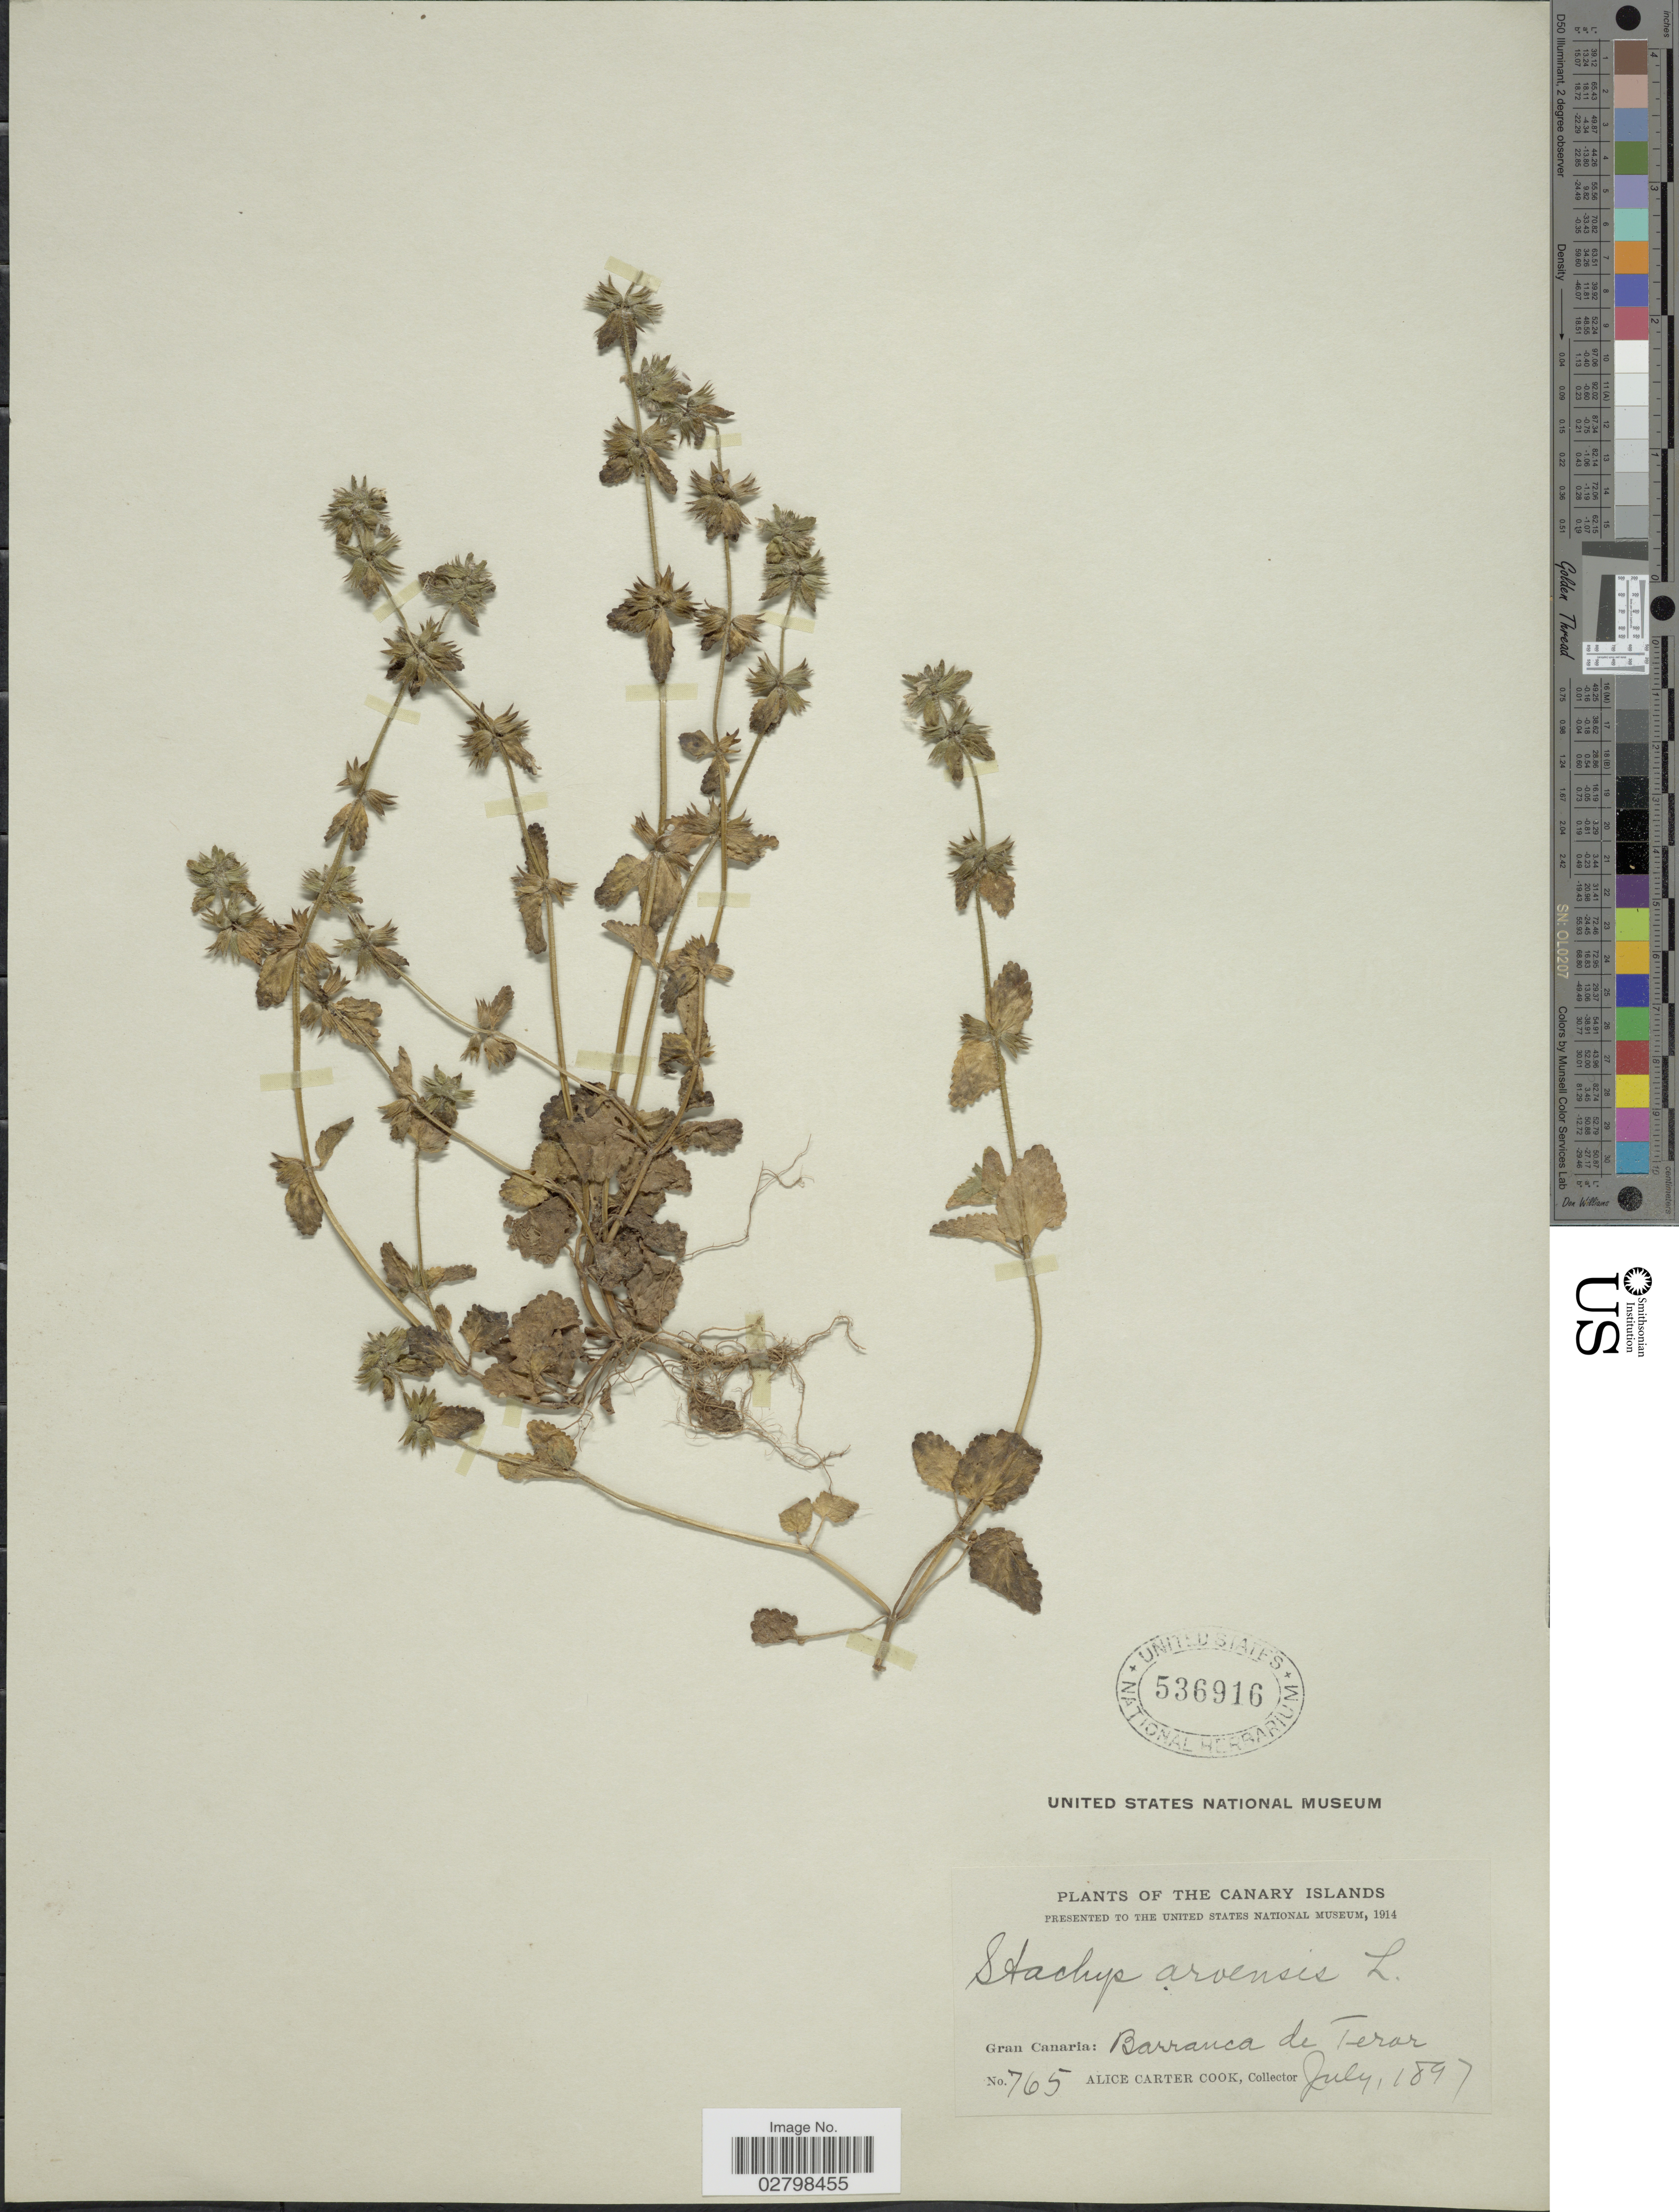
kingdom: Plantae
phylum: Tracheophyta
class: Magnoliopsida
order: Lamiales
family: Lamiaceae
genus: Stachys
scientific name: Stachys arvensis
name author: (L.) L.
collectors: Alice C. Cook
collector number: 765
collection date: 1897-07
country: Spain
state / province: Canarias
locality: The Canary Islands. Gran Canaria: Barranca de Terar.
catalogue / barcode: US 536916